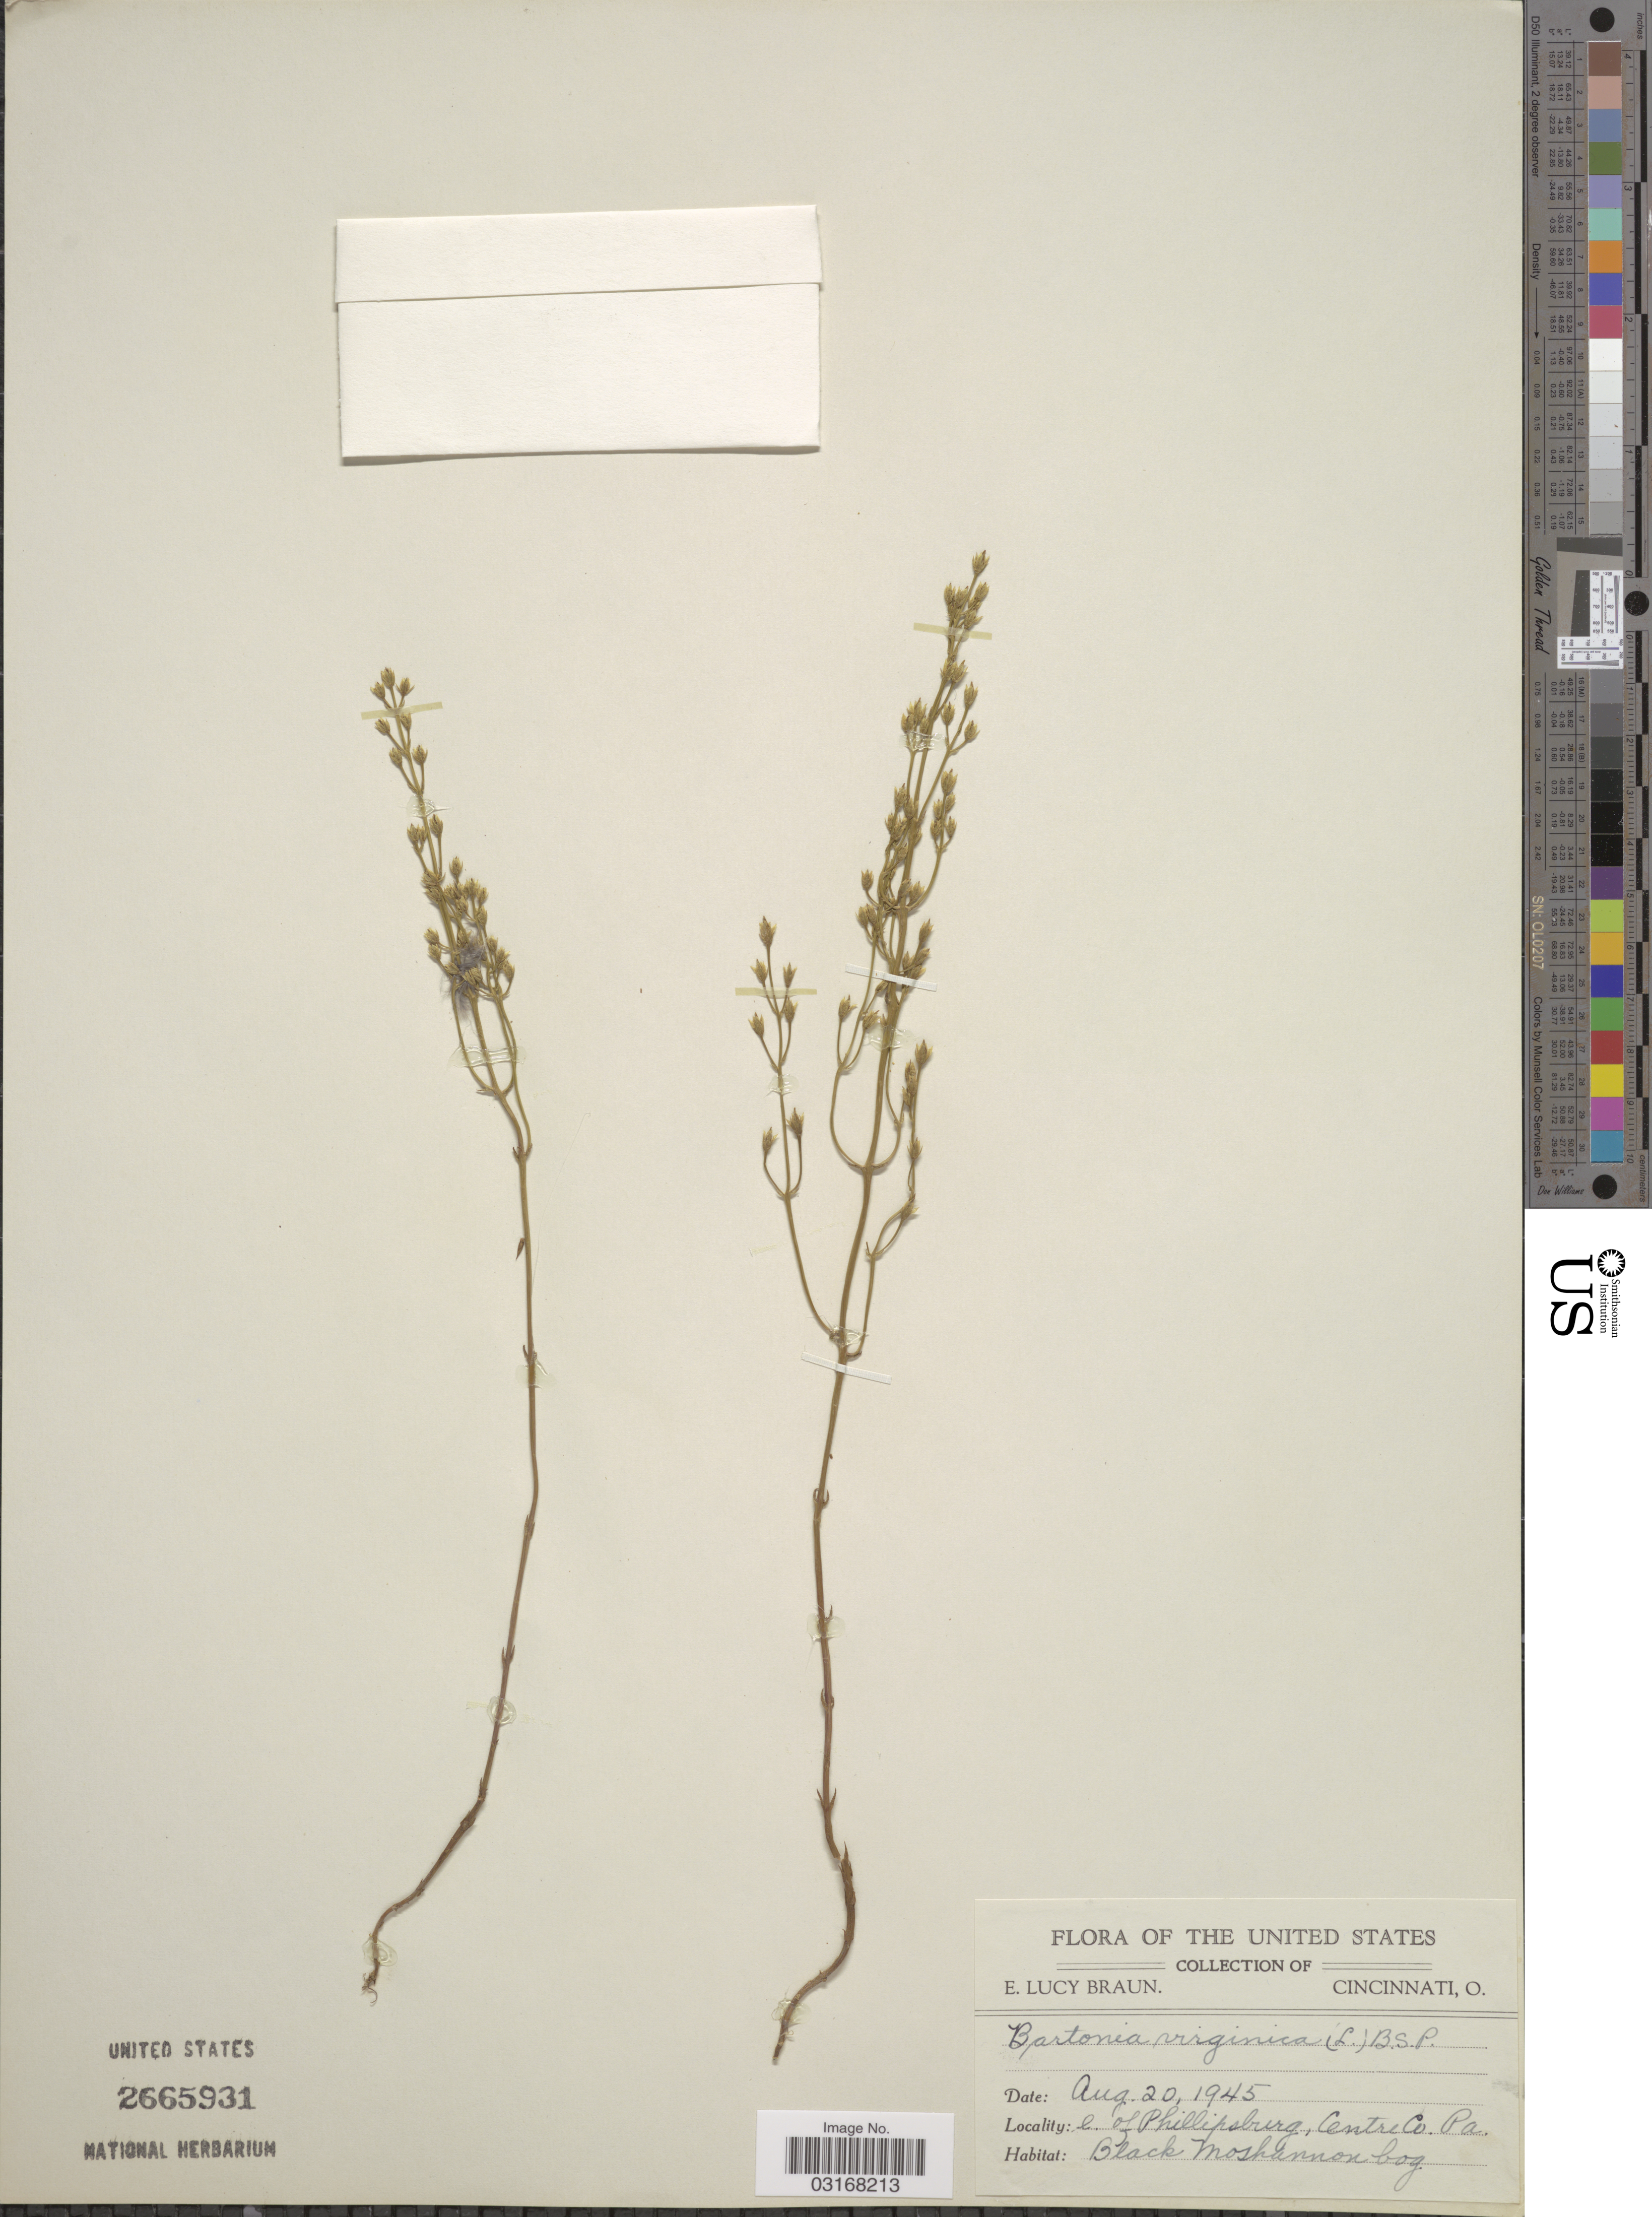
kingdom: Plantae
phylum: Tracheophyta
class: Magnoliopsida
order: Gentianales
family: Gentianaceae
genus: Bartonia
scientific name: Bartonia virginica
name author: (L.) Britton, Stearns & Poggenb.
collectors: E. Braun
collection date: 1945-08-20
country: United States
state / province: Pennsylvania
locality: E. of Philippsburg, Centre Co. Pa.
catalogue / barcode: US 2665931